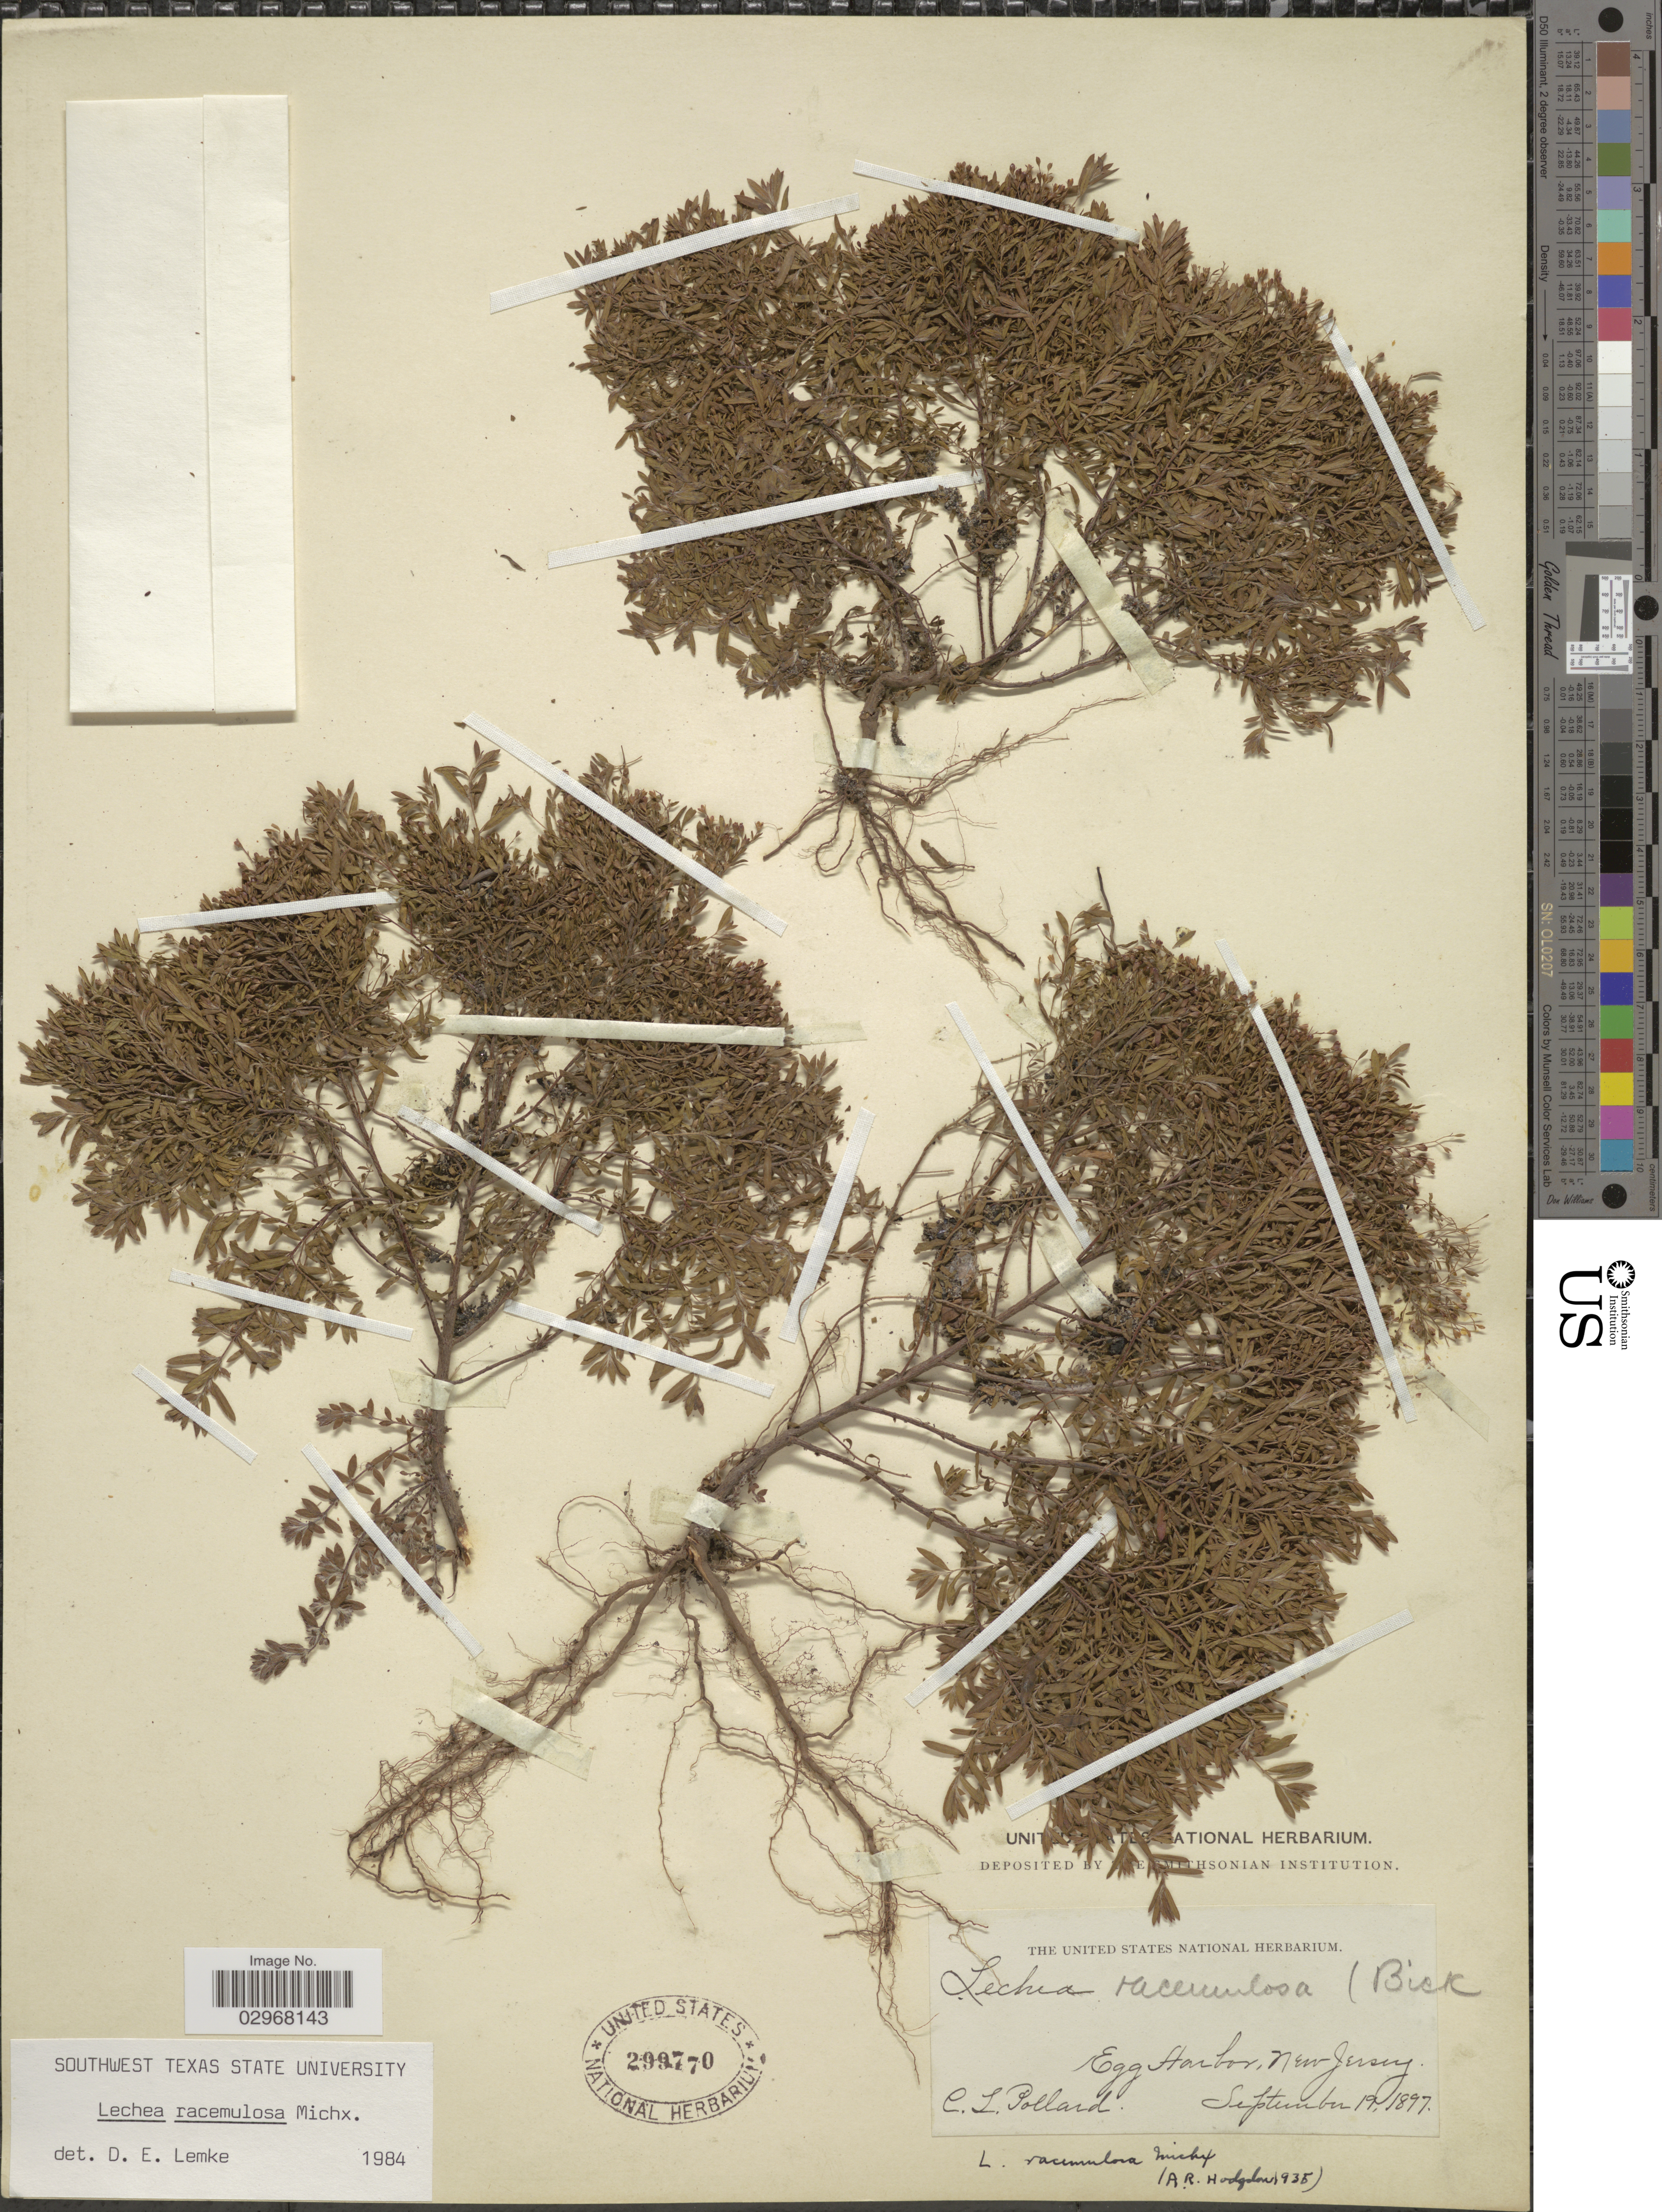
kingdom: Plantae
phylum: Tracheophyta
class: Magnoliopsida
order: Malvales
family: Cistaceae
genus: Lechea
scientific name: Lechea racemulosa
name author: Michx.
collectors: C. L. Pollard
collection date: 1897-09-19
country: United States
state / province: New Jersey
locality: Egg Harbor.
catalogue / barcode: US 299770